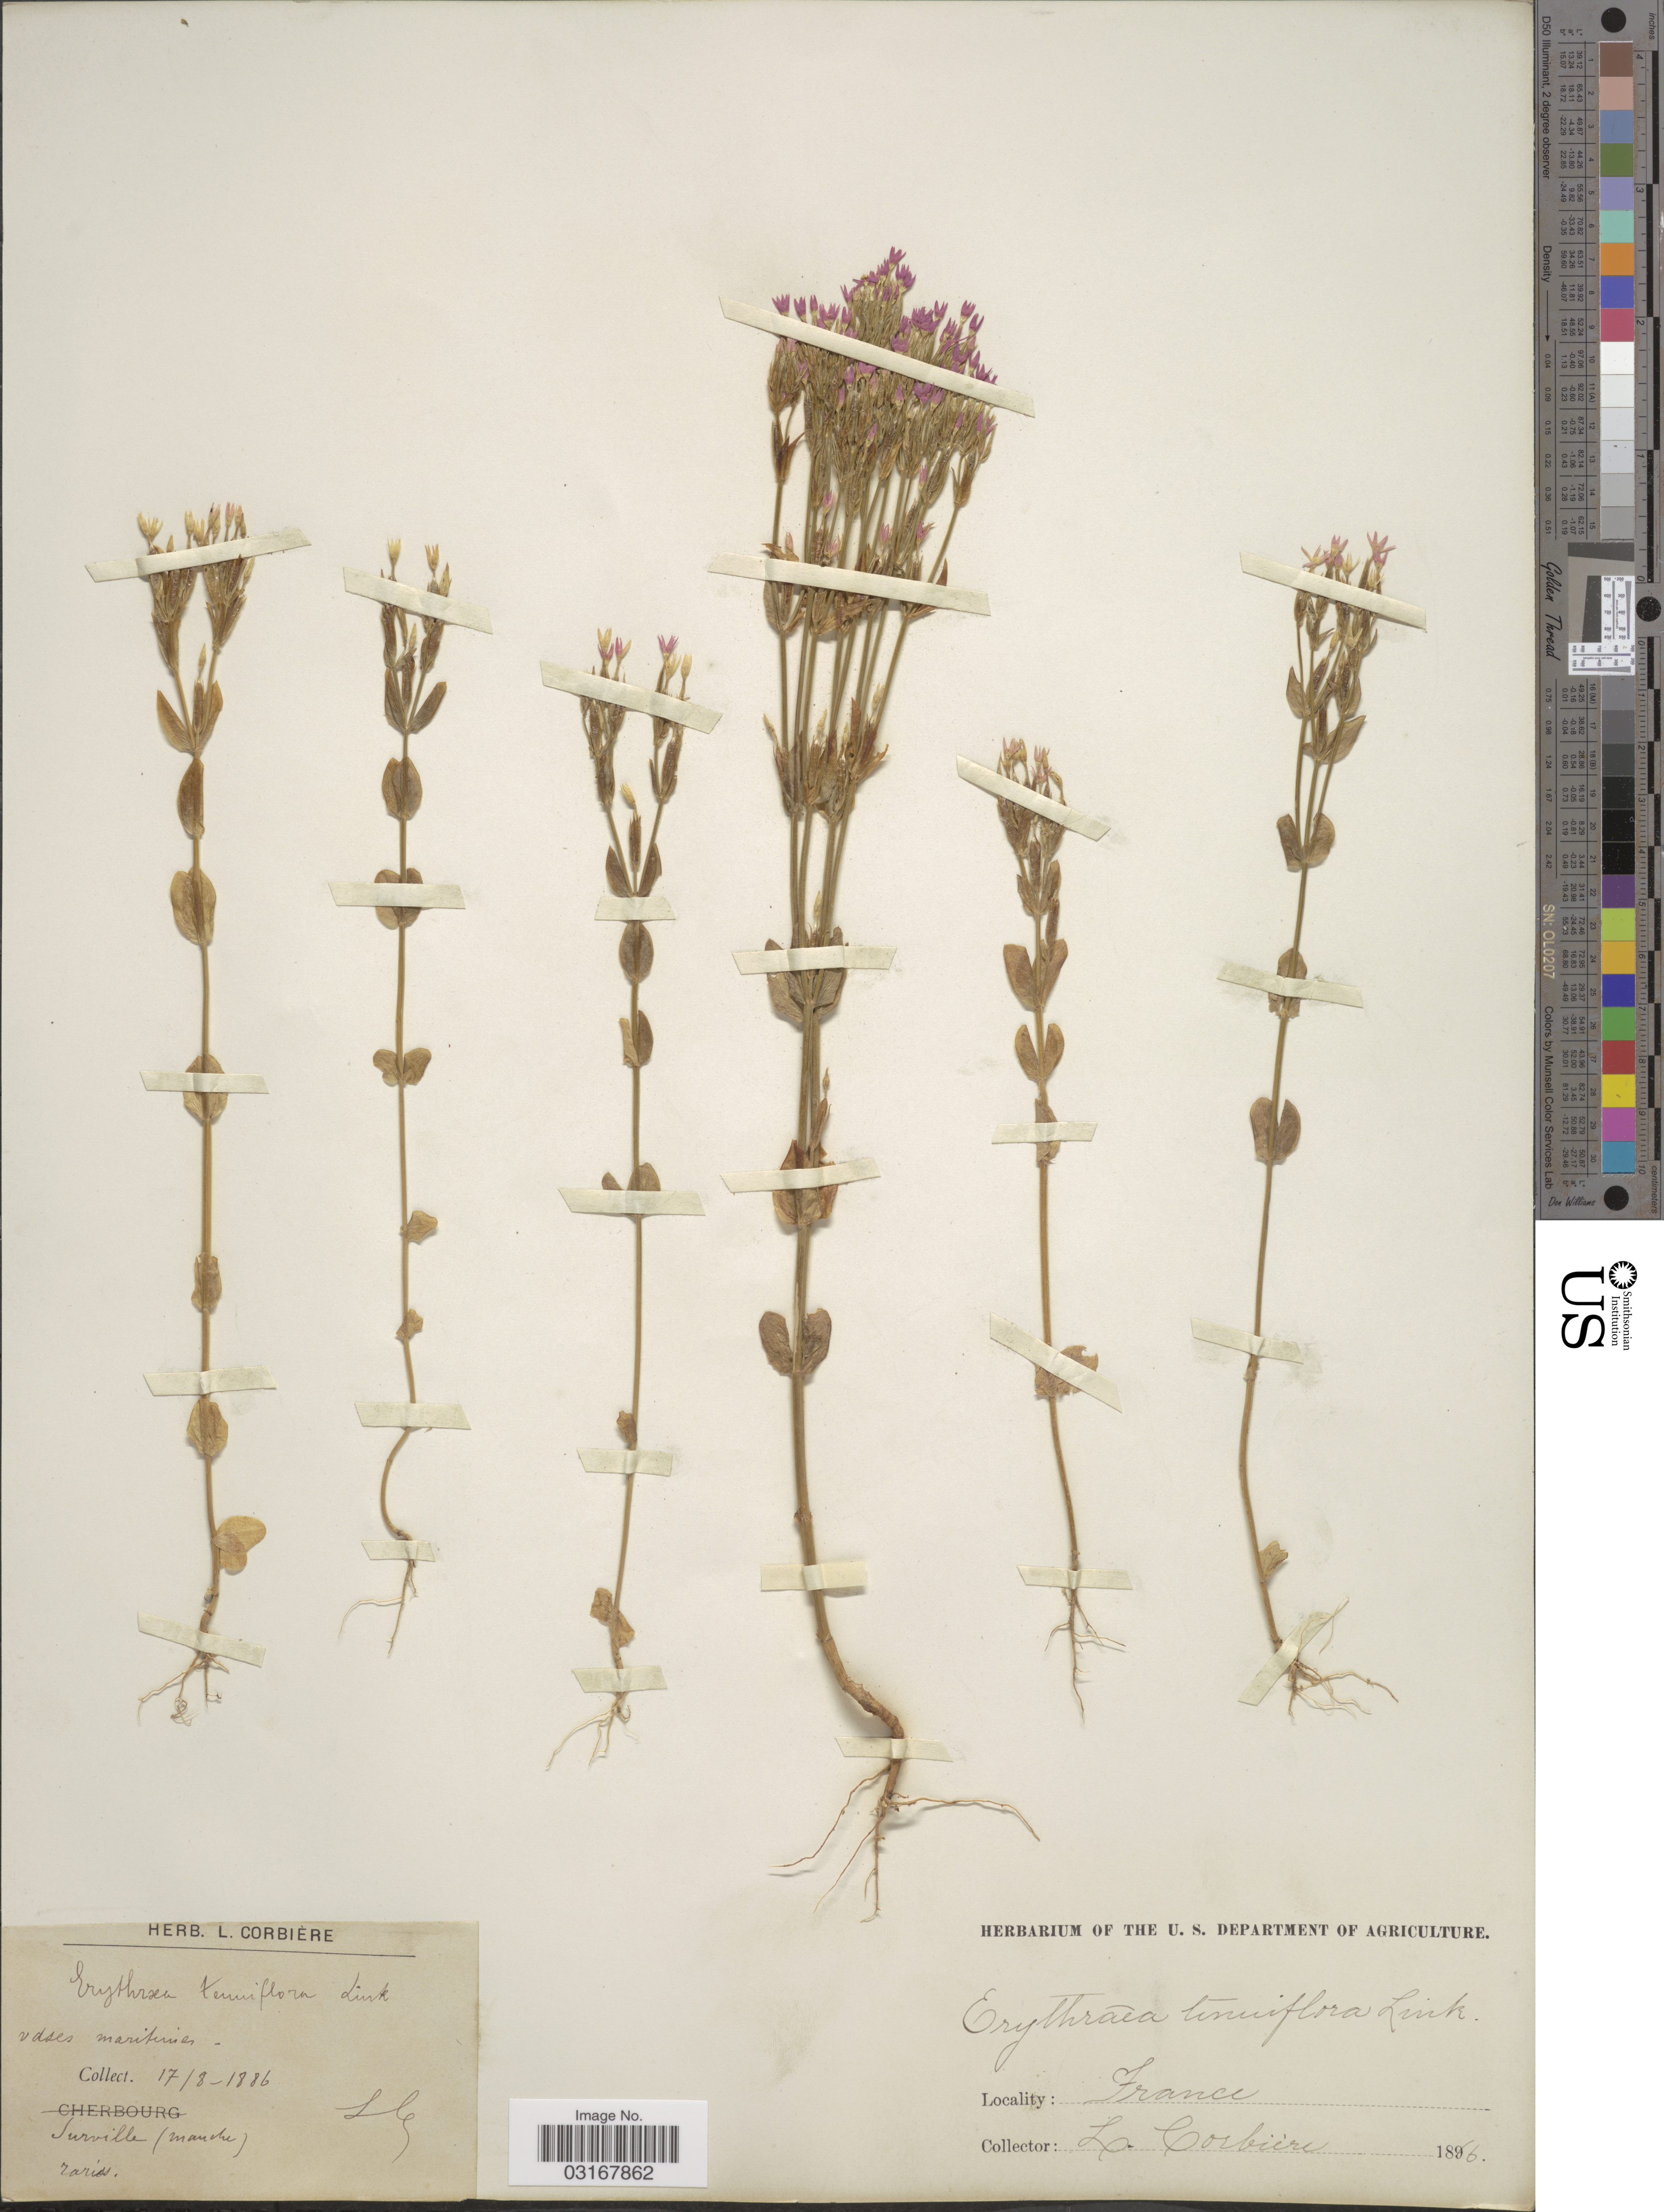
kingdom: Plantae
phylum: Tracheophyta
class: Magnoliopsida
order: Gentianales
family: Gentianaceae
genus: Centaurium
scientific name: Centaurium tenuiflorum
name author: (Hoffmanns. & Link) Fritsch ex Janch.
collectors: L. Corbière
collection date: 1886-08-17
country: France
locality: Surville (Manche).